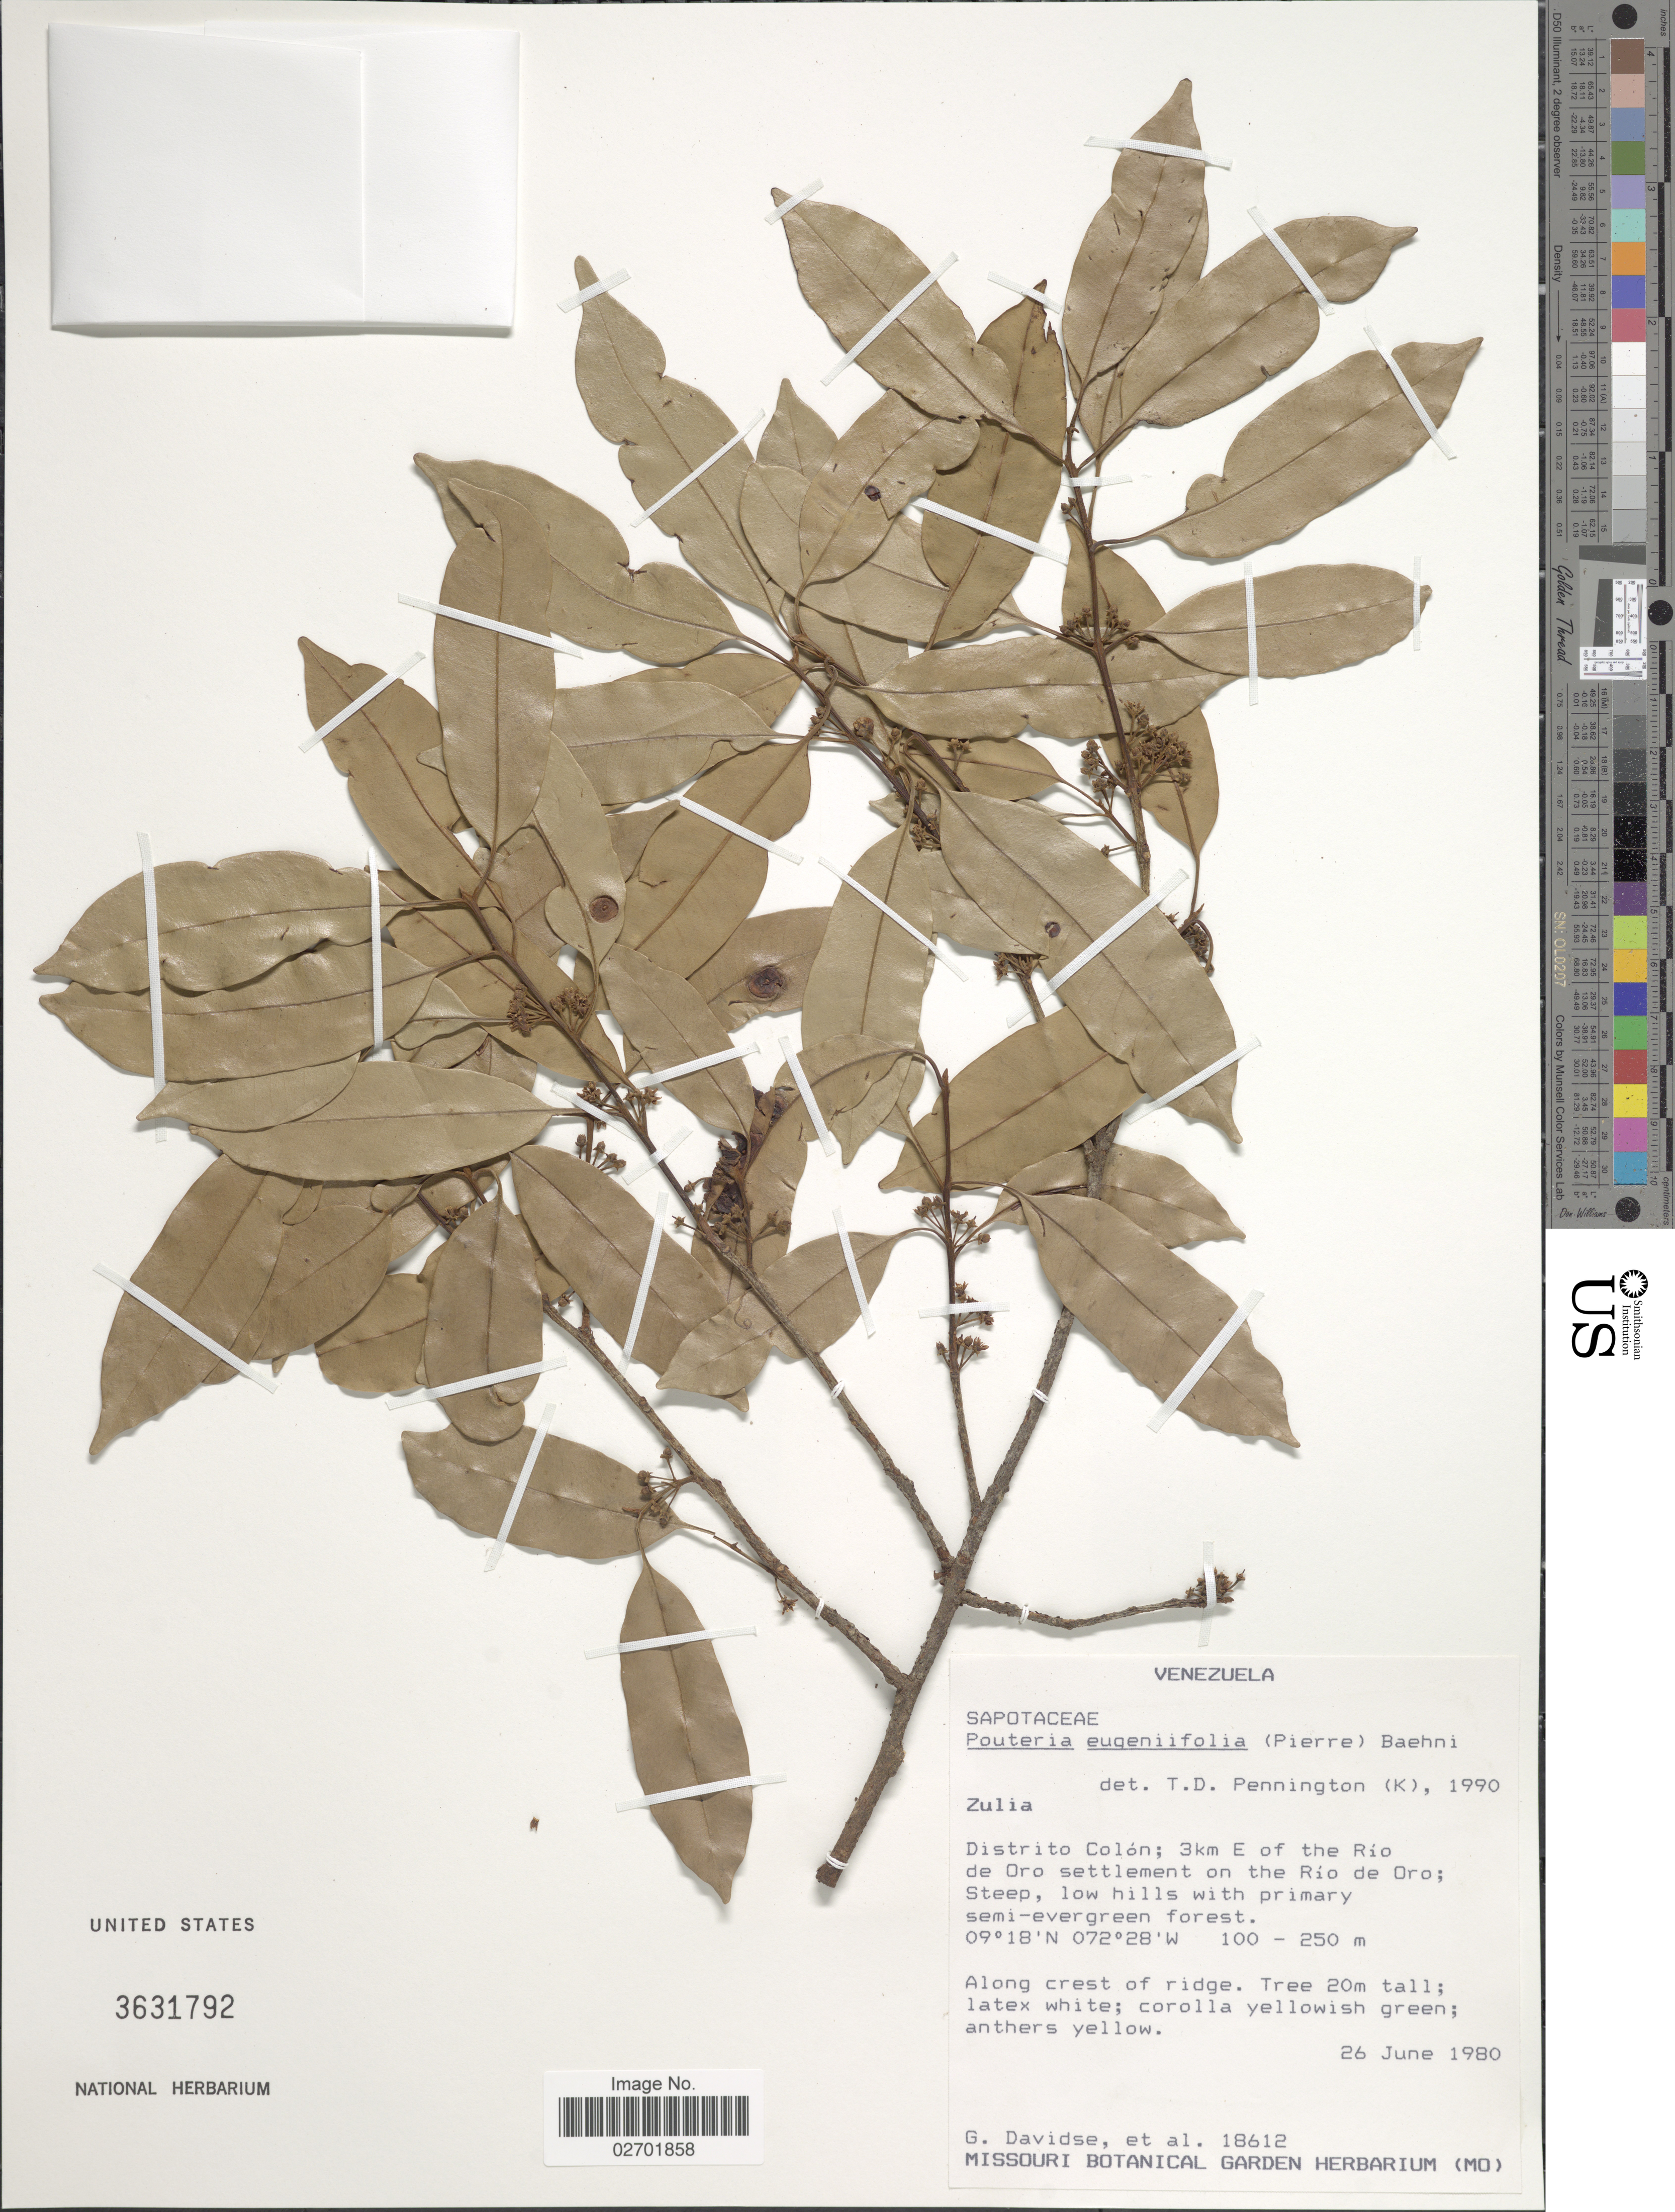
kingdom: Plantae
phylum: Tracheophyta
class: Magnoliopsida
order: Ericales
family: Sapotaceae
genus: Pouteria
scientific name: Pouteria eugeniifolia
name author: (Pierre) Baehni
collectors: G. Davidse & et al.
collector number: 18612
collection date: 1980-06-26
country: Venezuela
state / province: Zulia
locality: Zulia, Distrito Colon: 3km E of the Rio de Oro settlement on the Rio de Oro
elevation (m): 100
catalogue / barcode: US 3631792